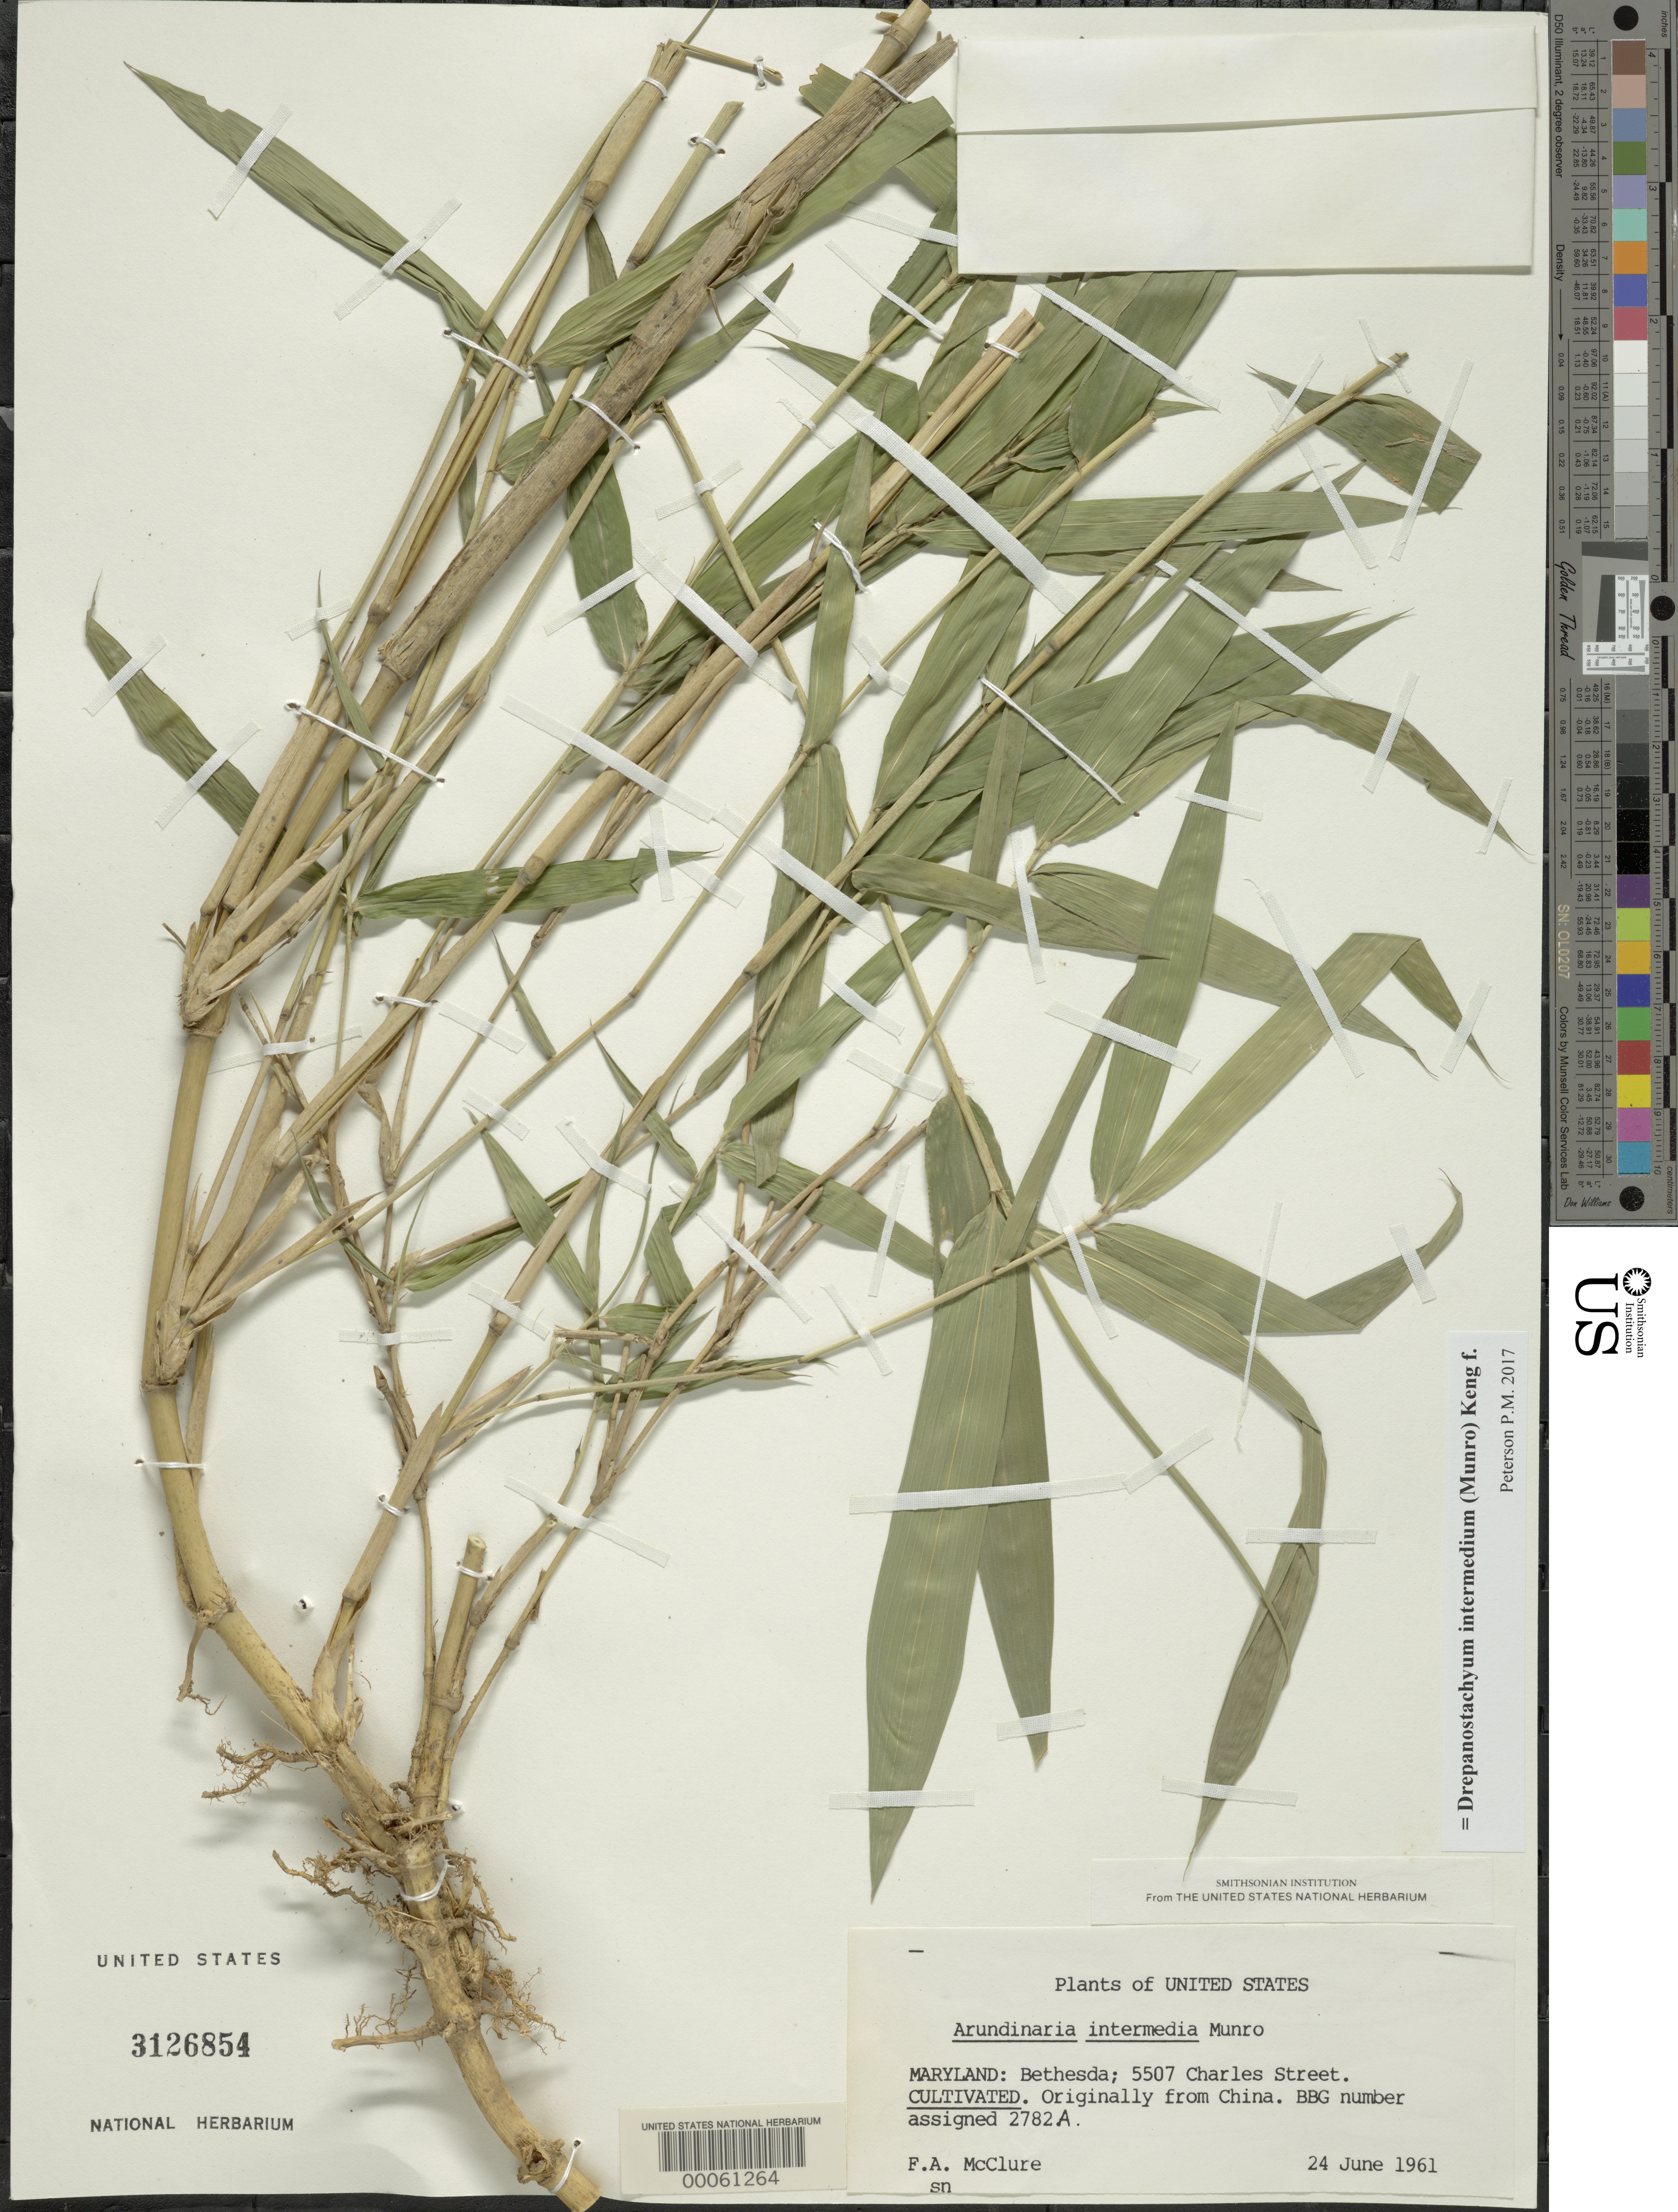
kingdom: Plantae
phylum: Tracheophyta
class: Liliopsida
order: Poales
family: Poaceae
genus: Drepanostachyum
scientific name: Drepanostachyum intermedium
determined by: Poaceae Reorganization Project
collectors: F. A. McClure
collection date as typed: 24 Jun 1961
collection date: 1961-06-24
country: United States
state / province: Maryland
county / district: Montgomery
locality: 5507 Charles Street, Bethesda (McClure's garden)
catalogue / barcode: US 3126854